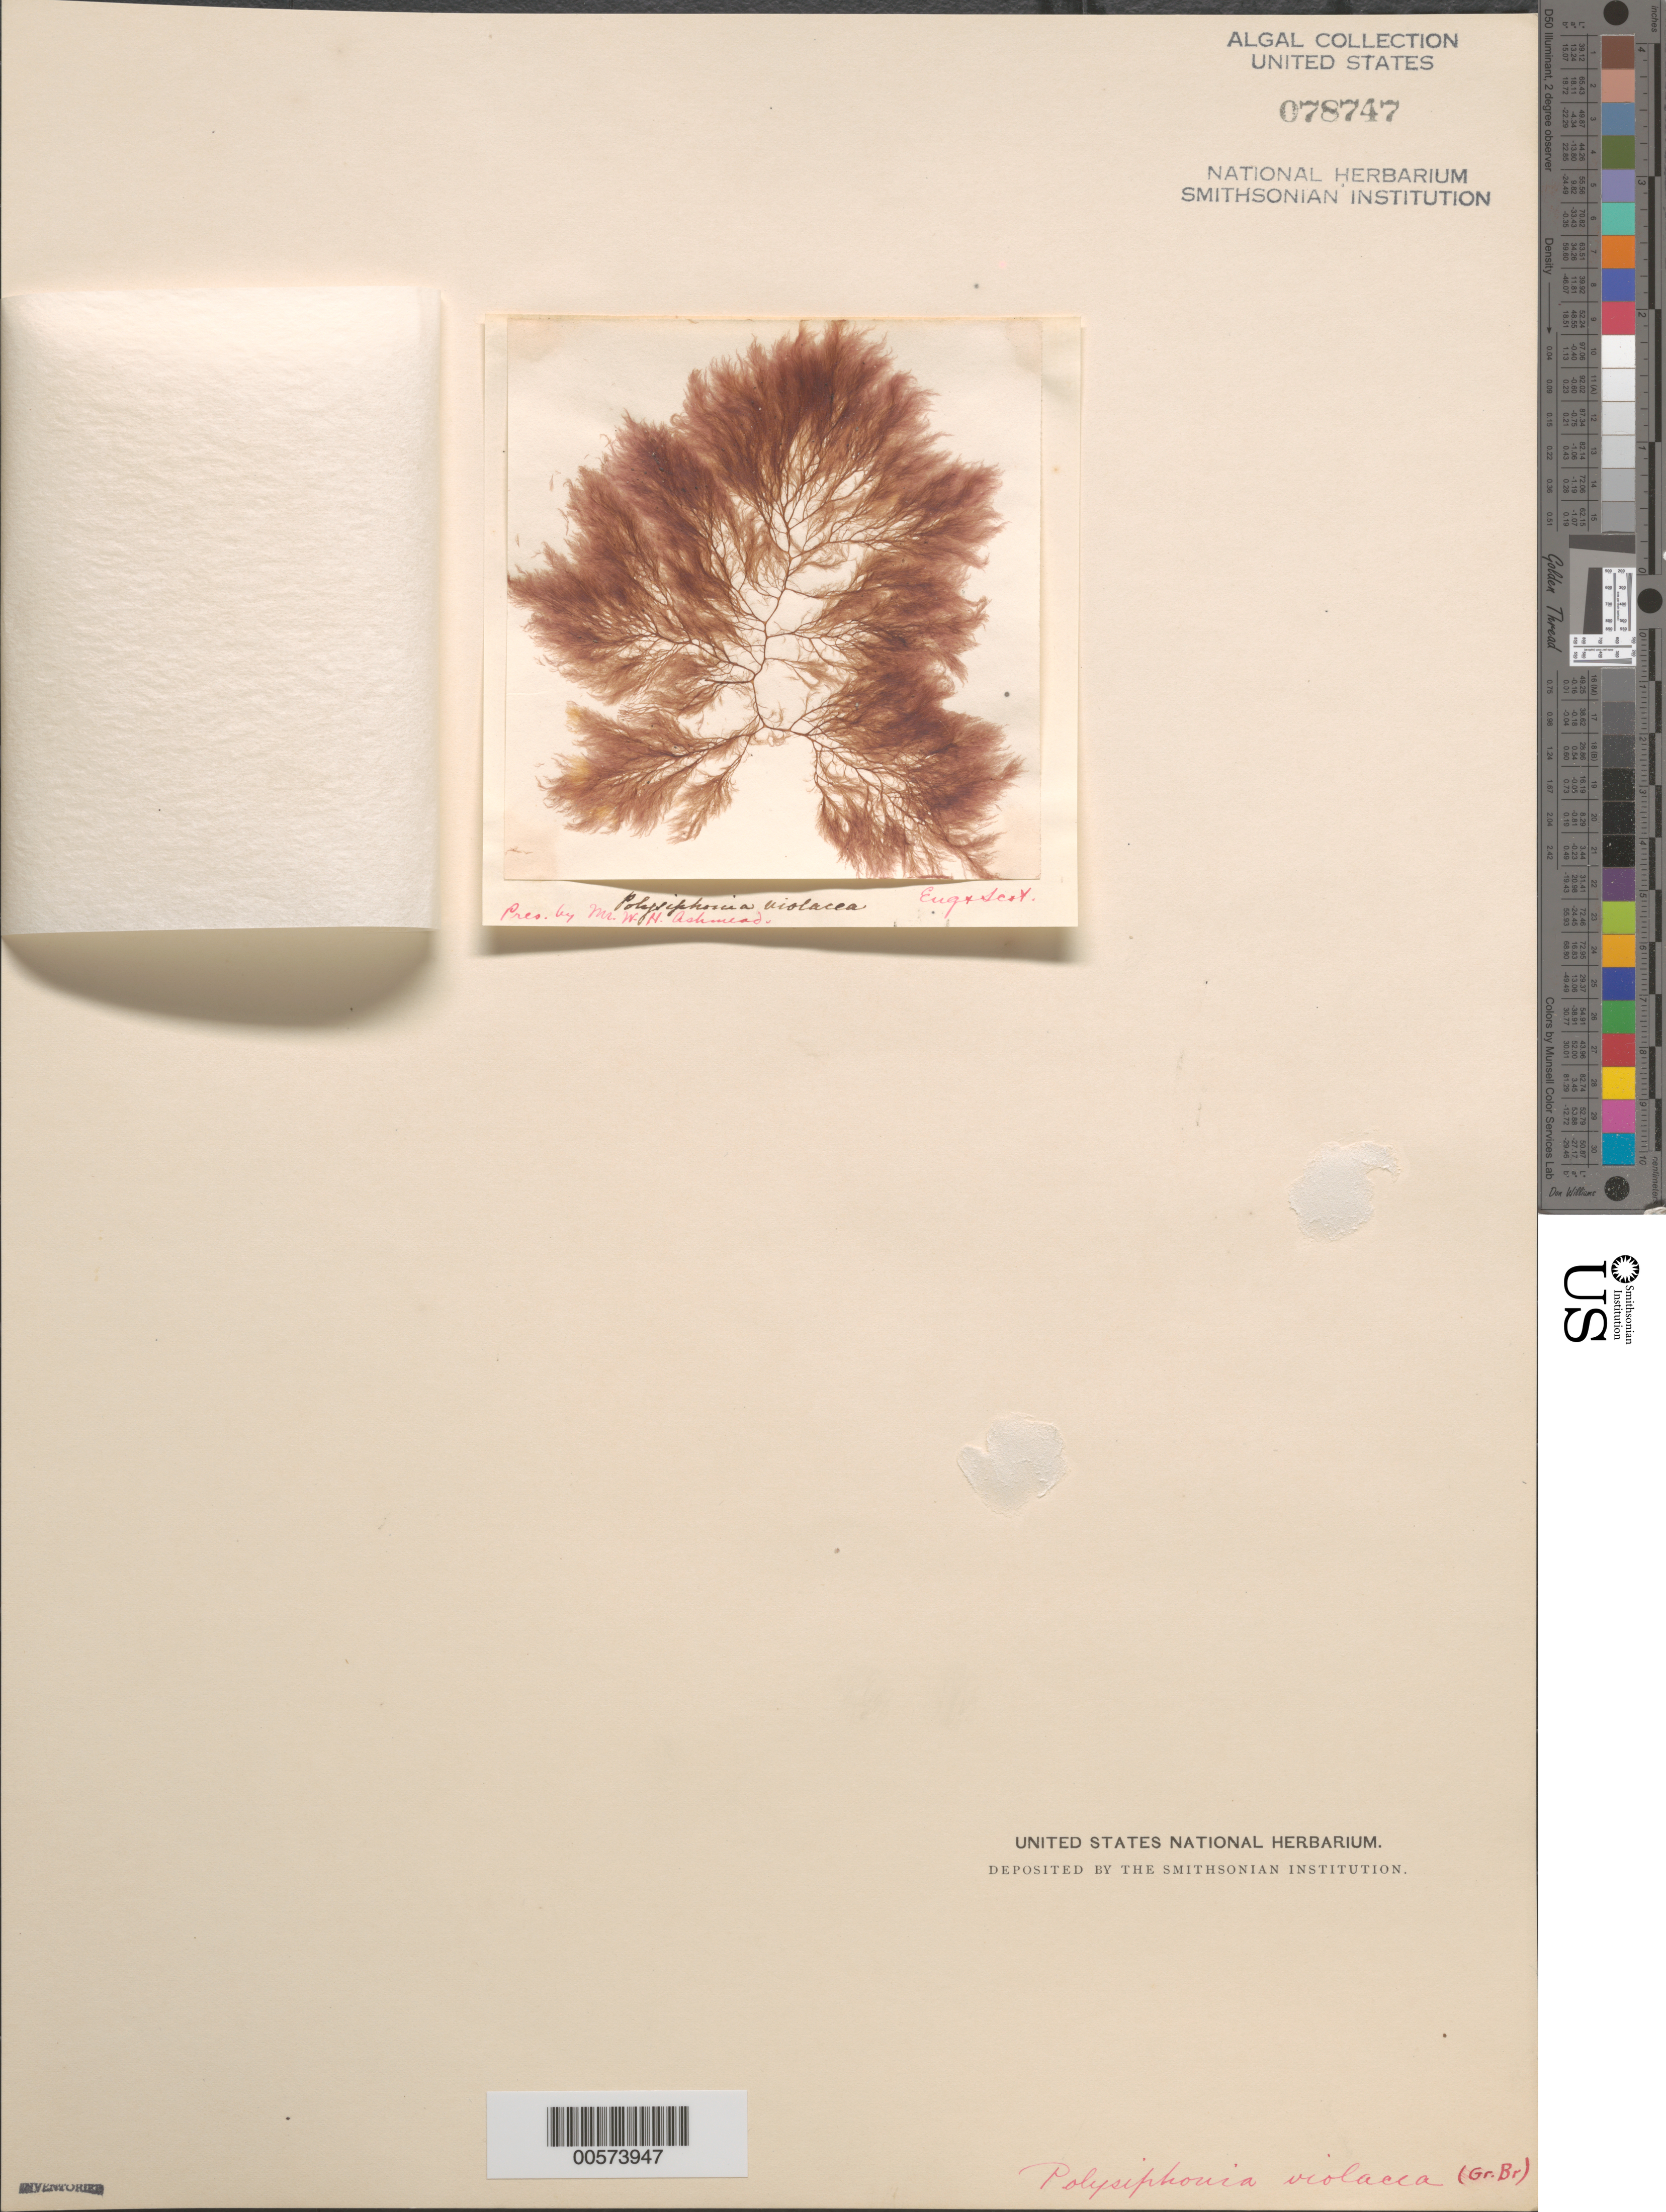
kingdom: Plantae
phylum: Rhodophyta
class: Florideophyceae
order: Ceramiales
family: Rhodomelaceae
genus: Vertebrata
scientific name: Vertebrata fucoides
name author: (Hudson) Kuntze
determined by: Algae name updating Project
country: United Kingdom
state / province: England / Scotland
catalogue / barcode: US 78747